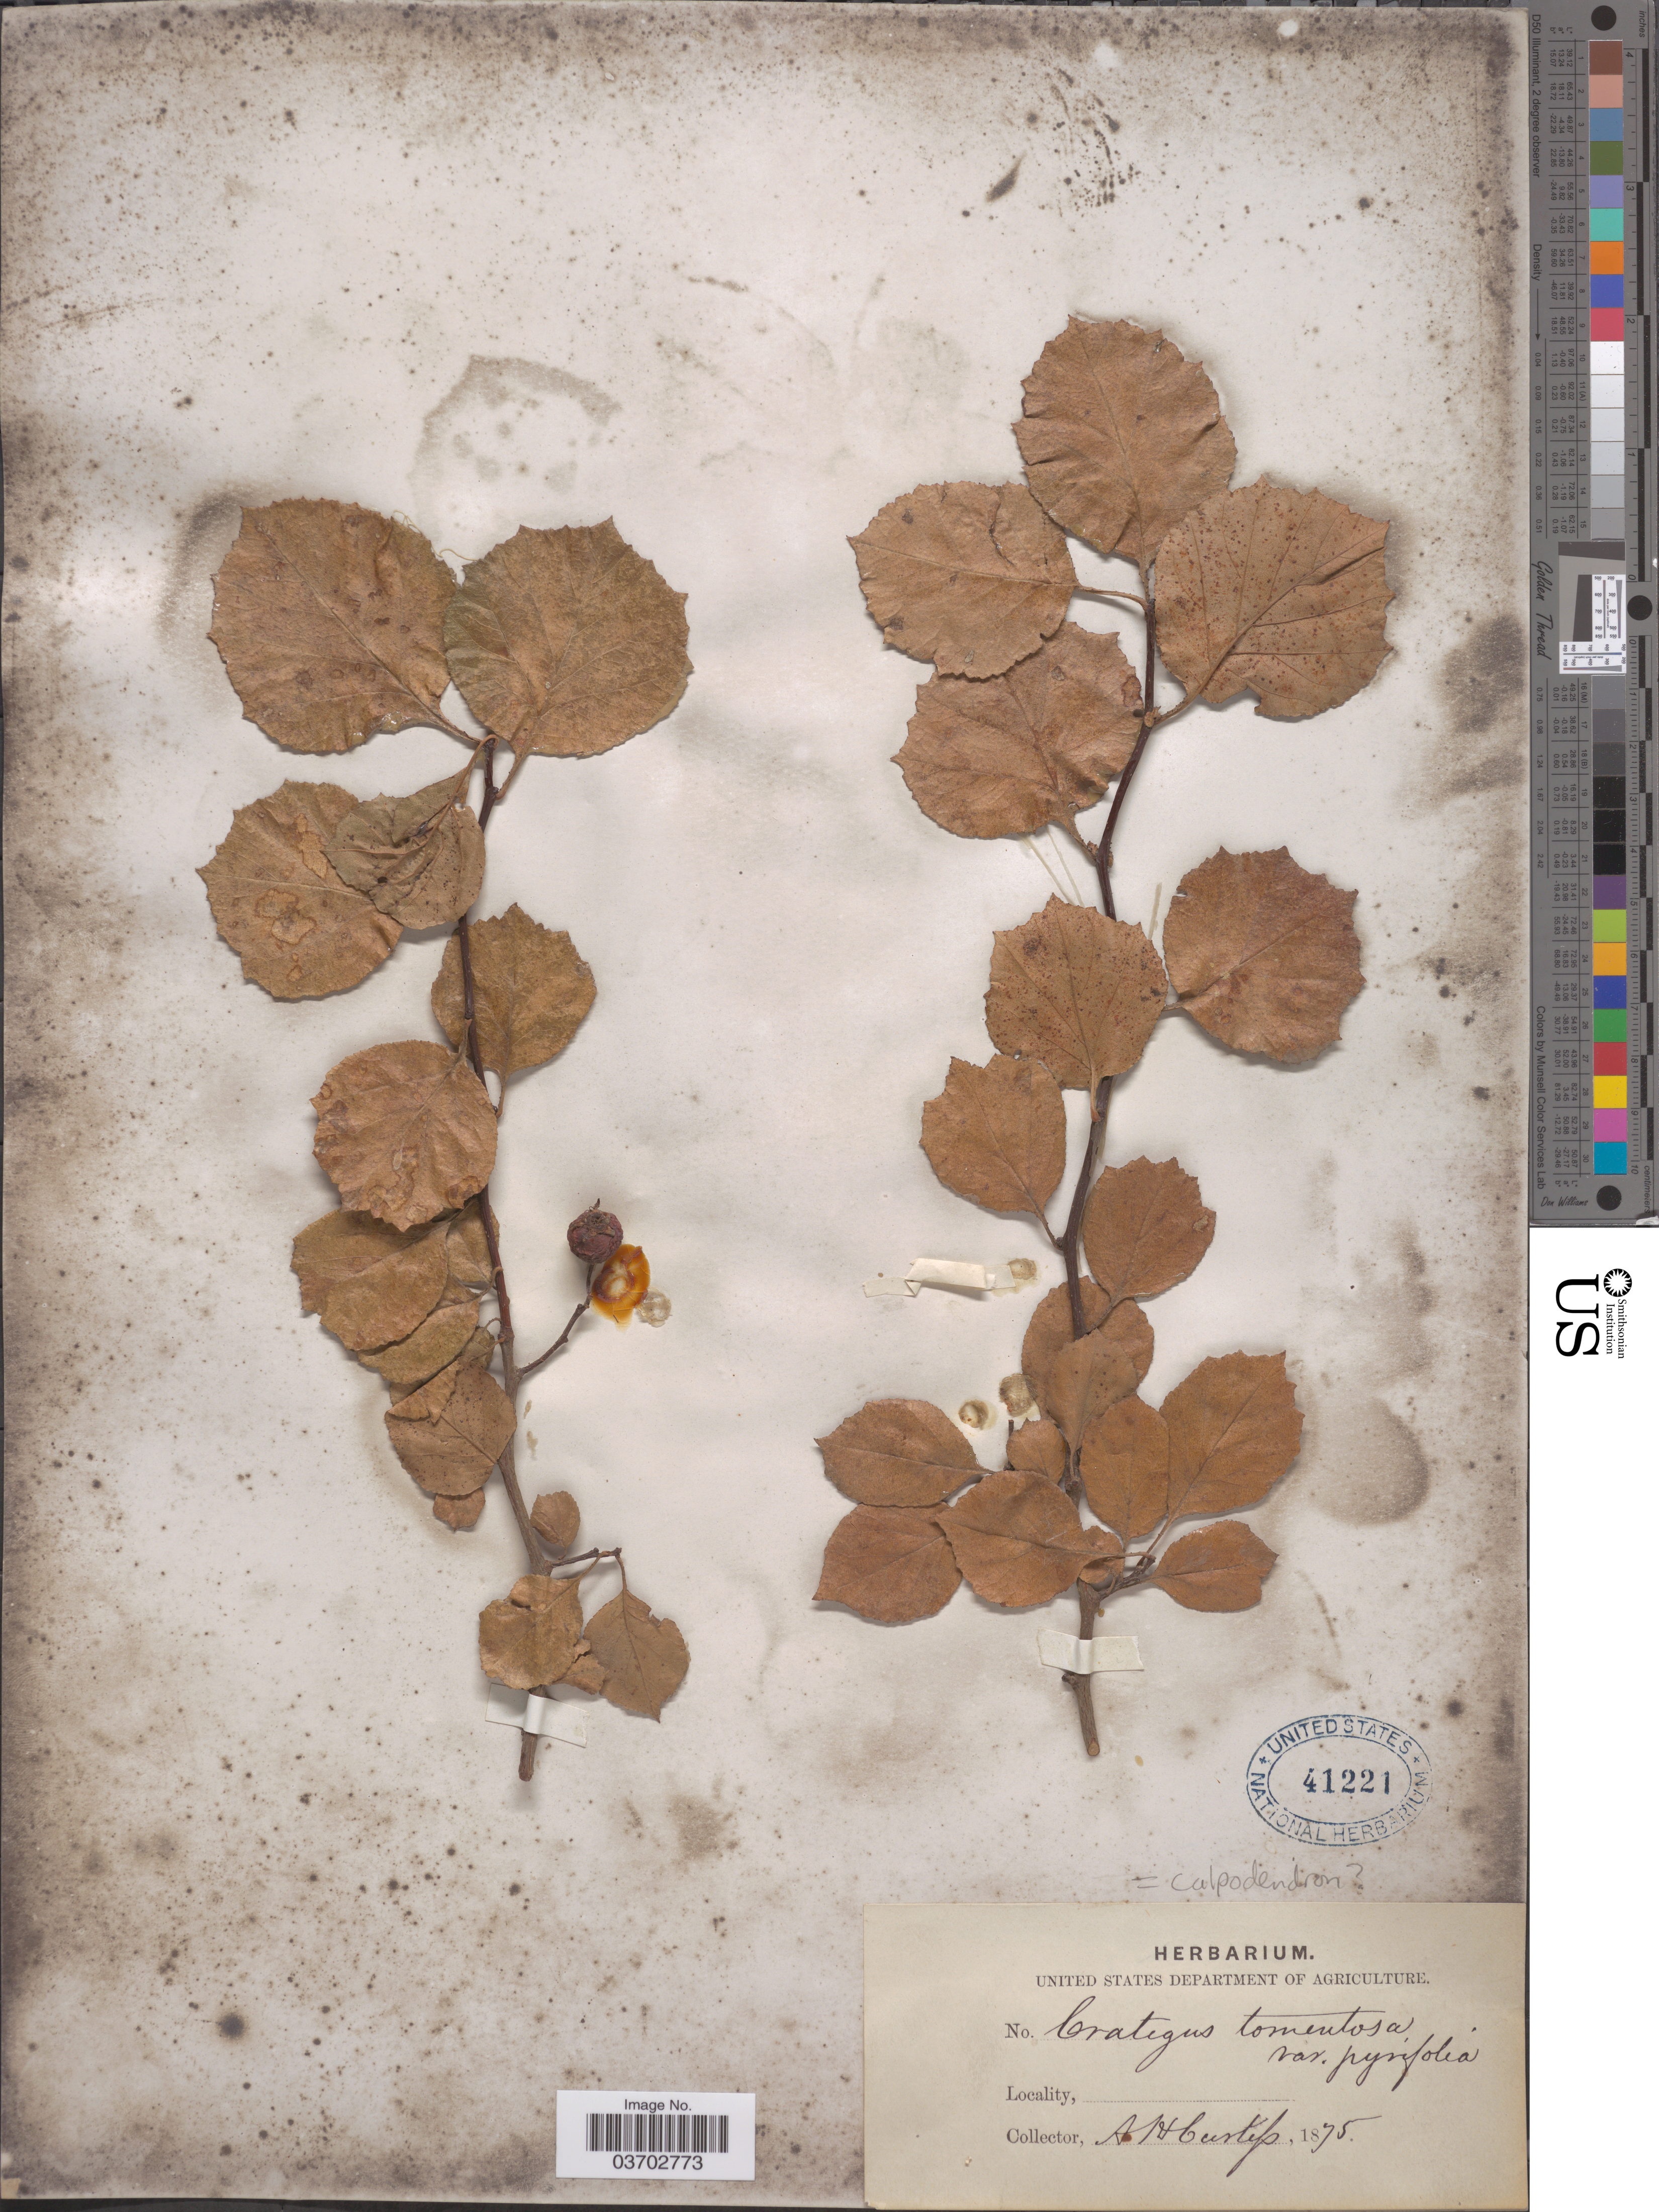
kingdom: Plantae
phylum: Tracheophyta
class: Magnoliopsida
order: Rosales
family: Rosaceae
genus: Crataegus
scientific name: Crataegus sp.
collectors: A. H. Curtiss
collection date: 1875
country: United States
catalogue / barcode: US 41221